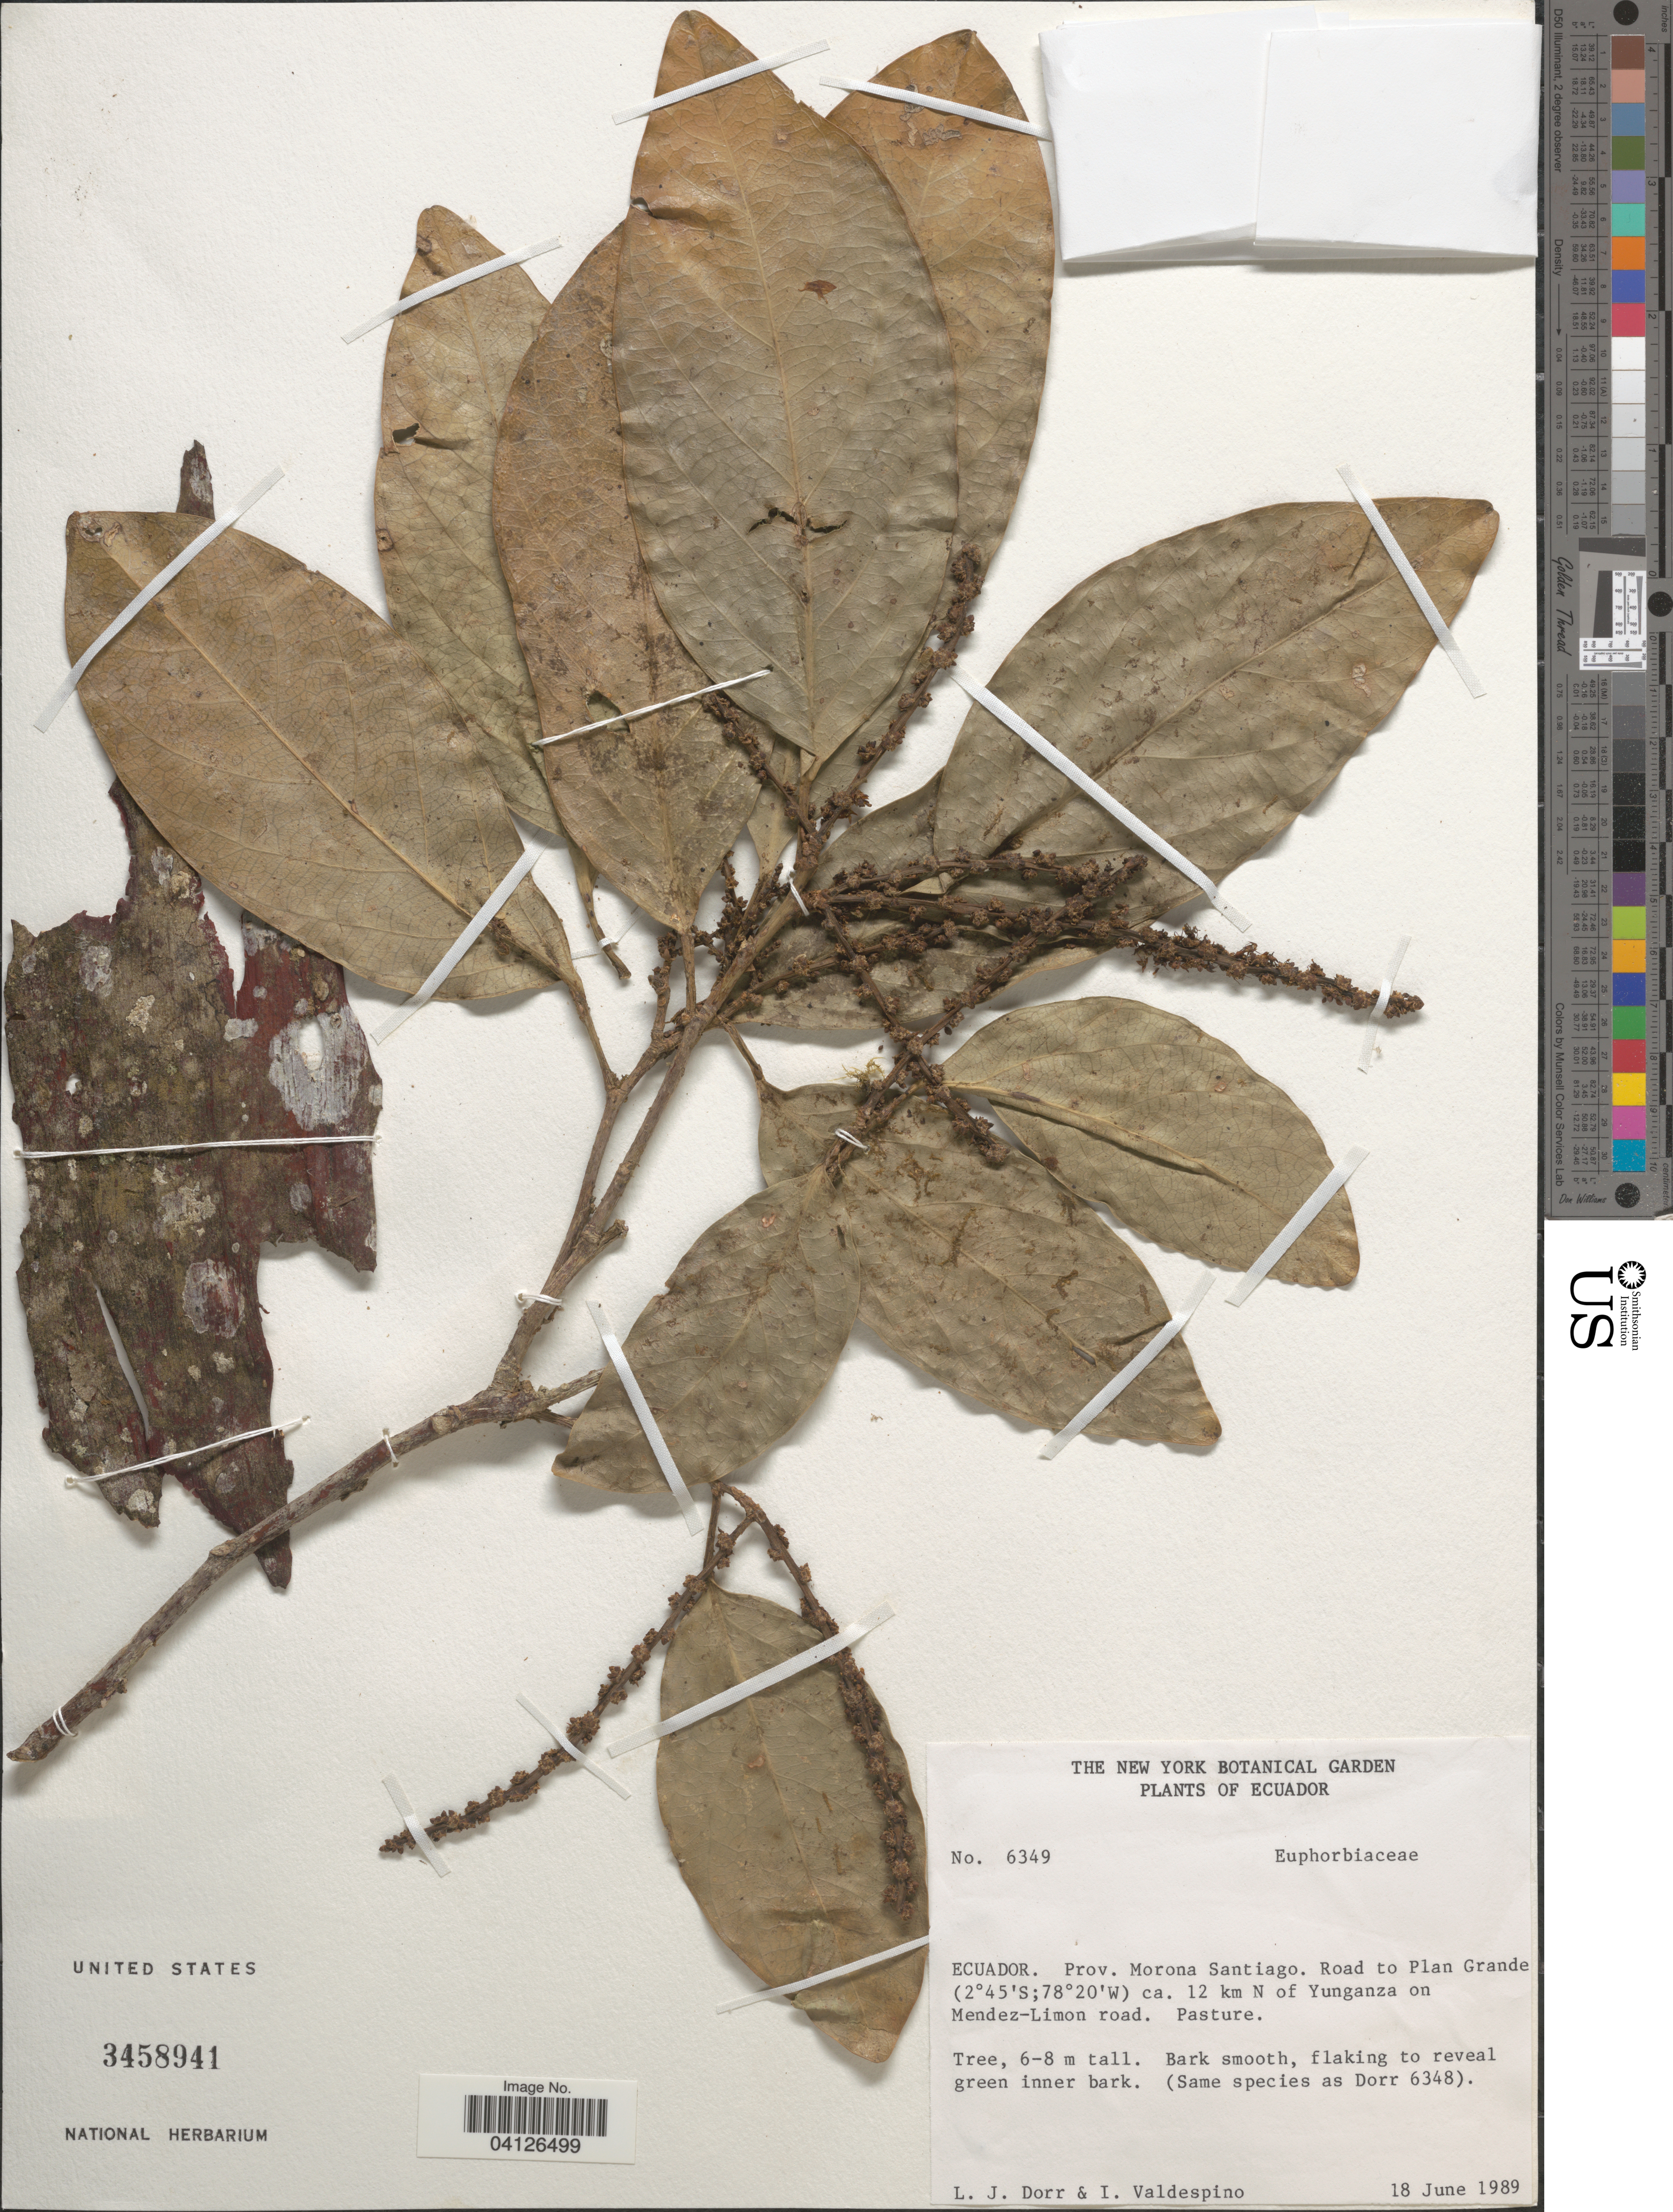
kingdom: Plantae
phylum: Tracheophyta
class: Magnoliopsida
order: Malpighiales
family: Euphorbiaceae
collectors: L. J. Dorr & I. Valdespino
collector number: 6349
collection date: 1989-06-18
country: Ecuador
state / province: Morona-Santiago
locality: Road to Plan Grande ca. 12 km N of Yunganza on Mendez-Limon road.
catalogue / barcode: US 3458941